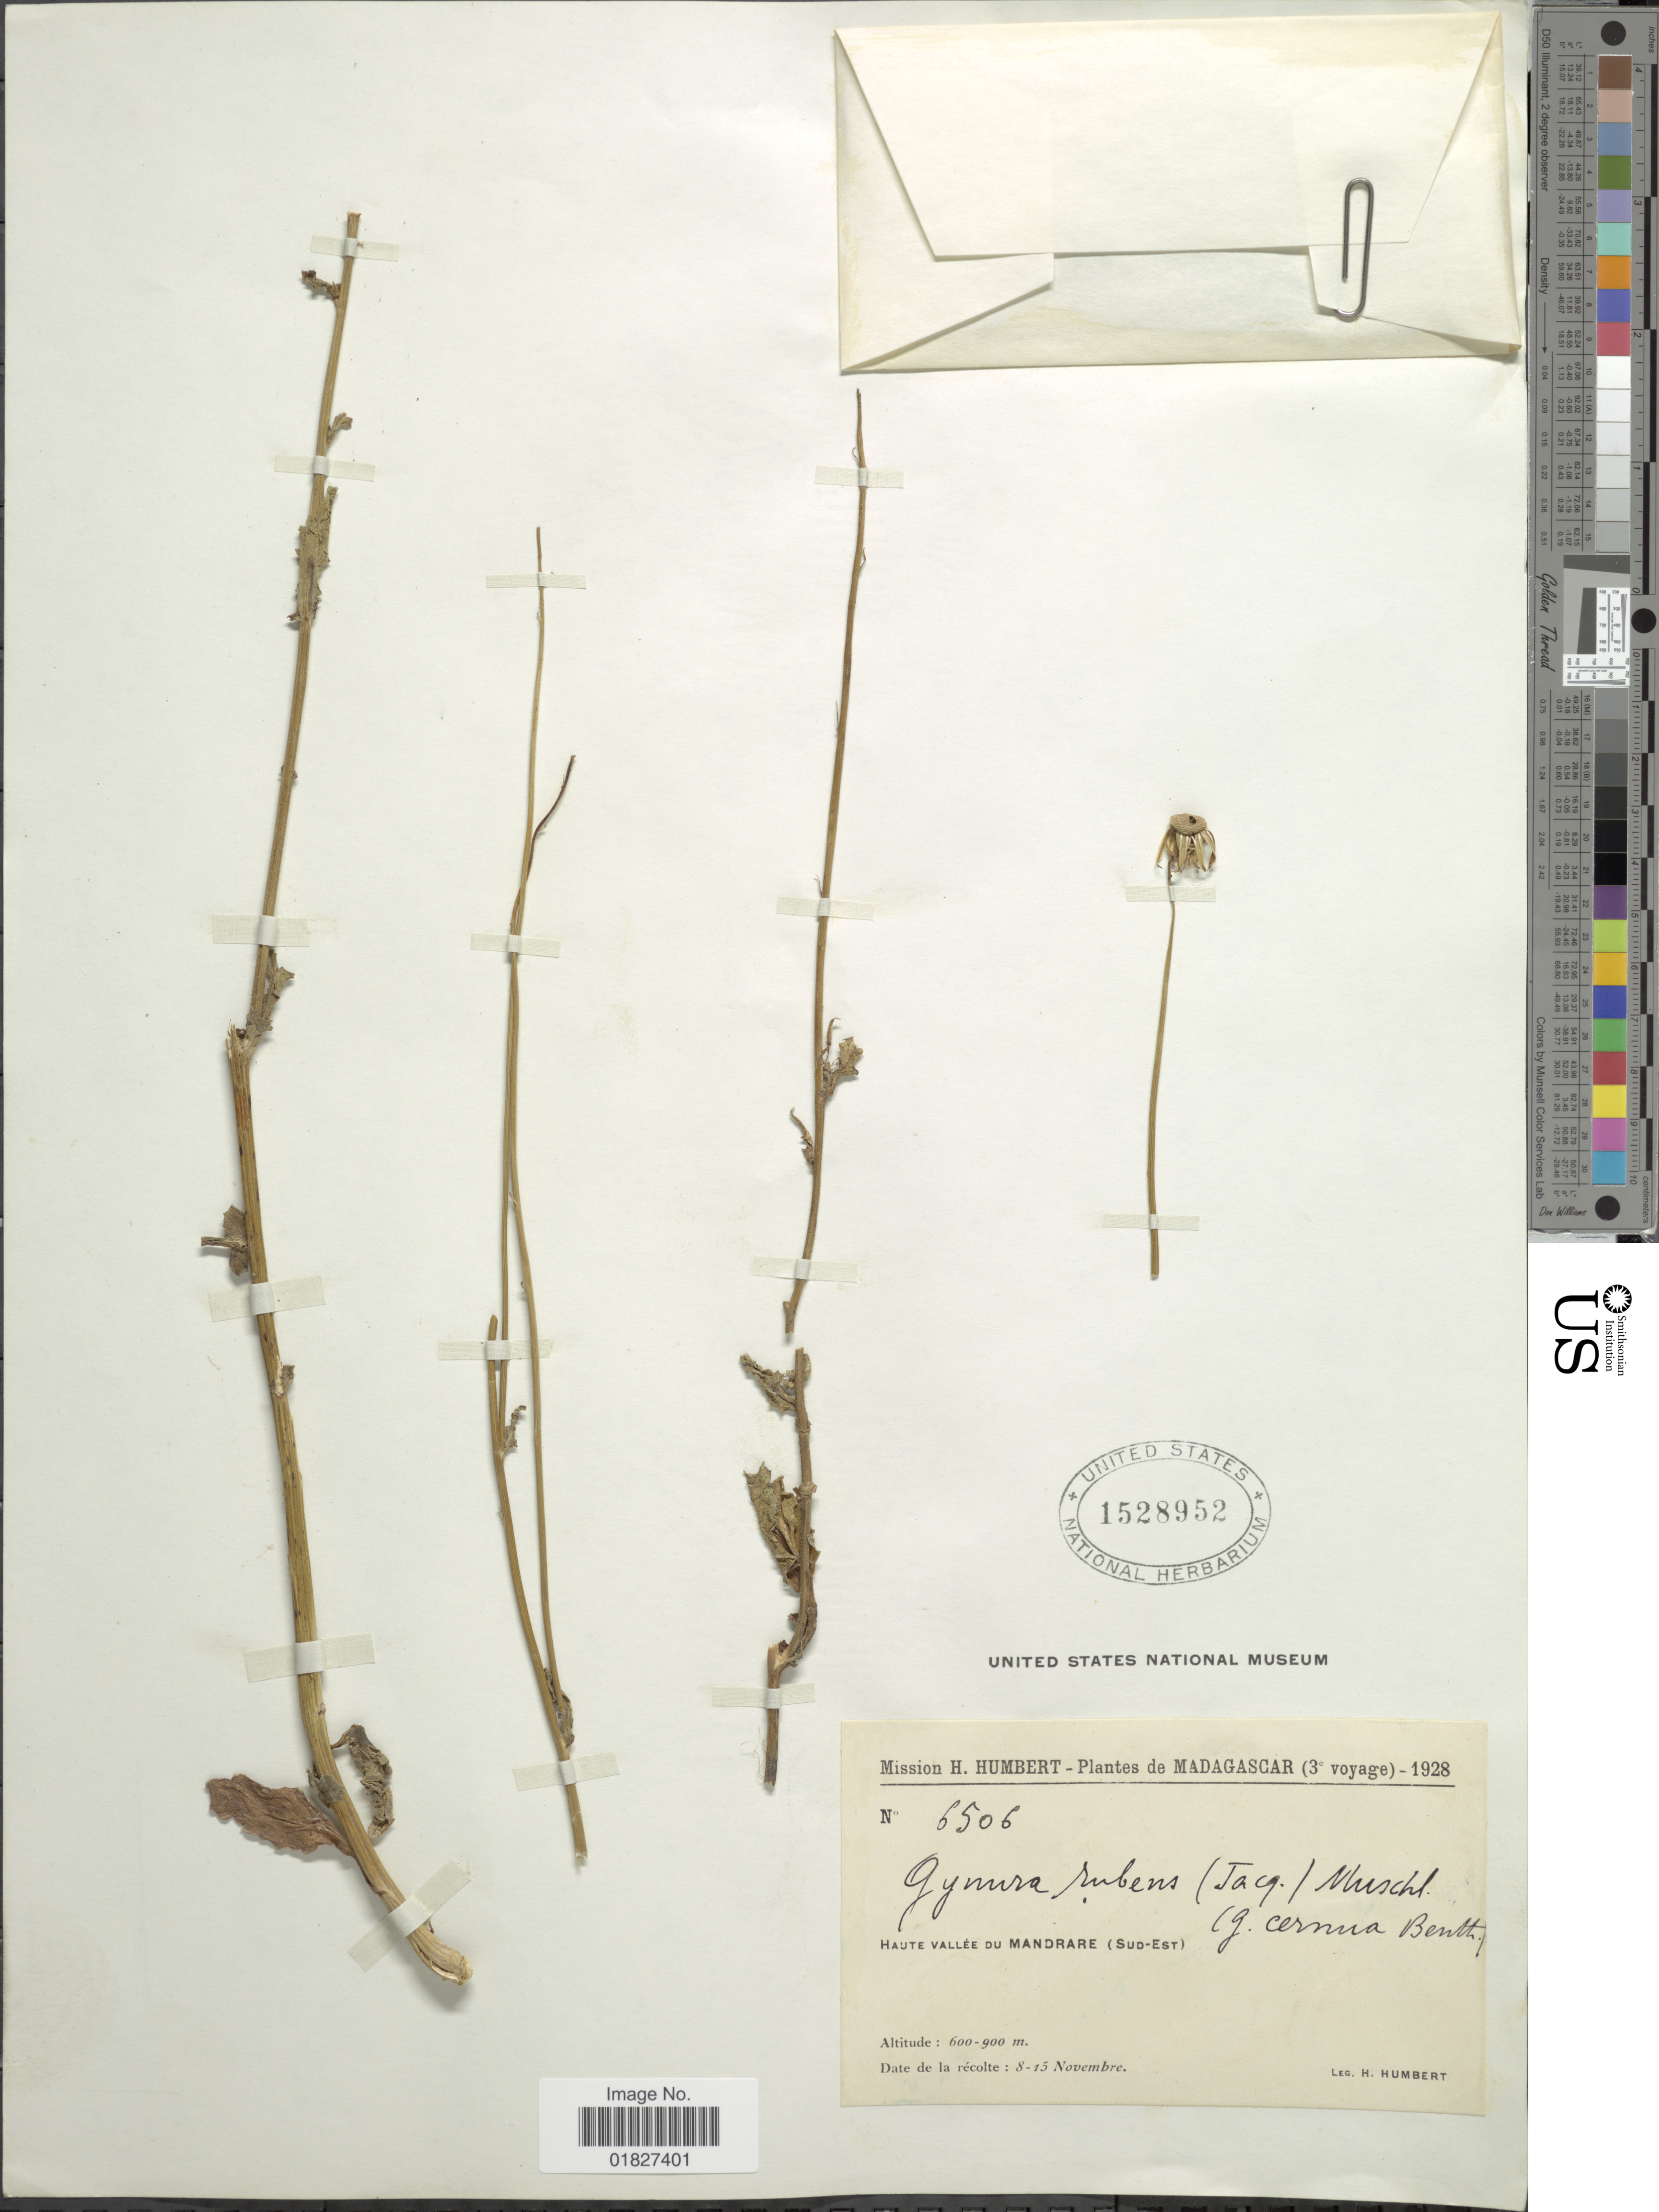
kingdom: Plantae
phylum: Tracheophyta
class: Magnoliopsida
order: Asterales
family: Asteraceae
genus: Gynura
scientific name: Gynura rubens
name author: (Juss.) Moore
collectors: H. Humbert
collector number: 6506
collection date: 1928-11-08/1928-11-15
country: Madagascar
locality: Haute Vallee du Mandrare (Sud-Est)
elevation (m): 600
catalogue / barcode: US 1528952